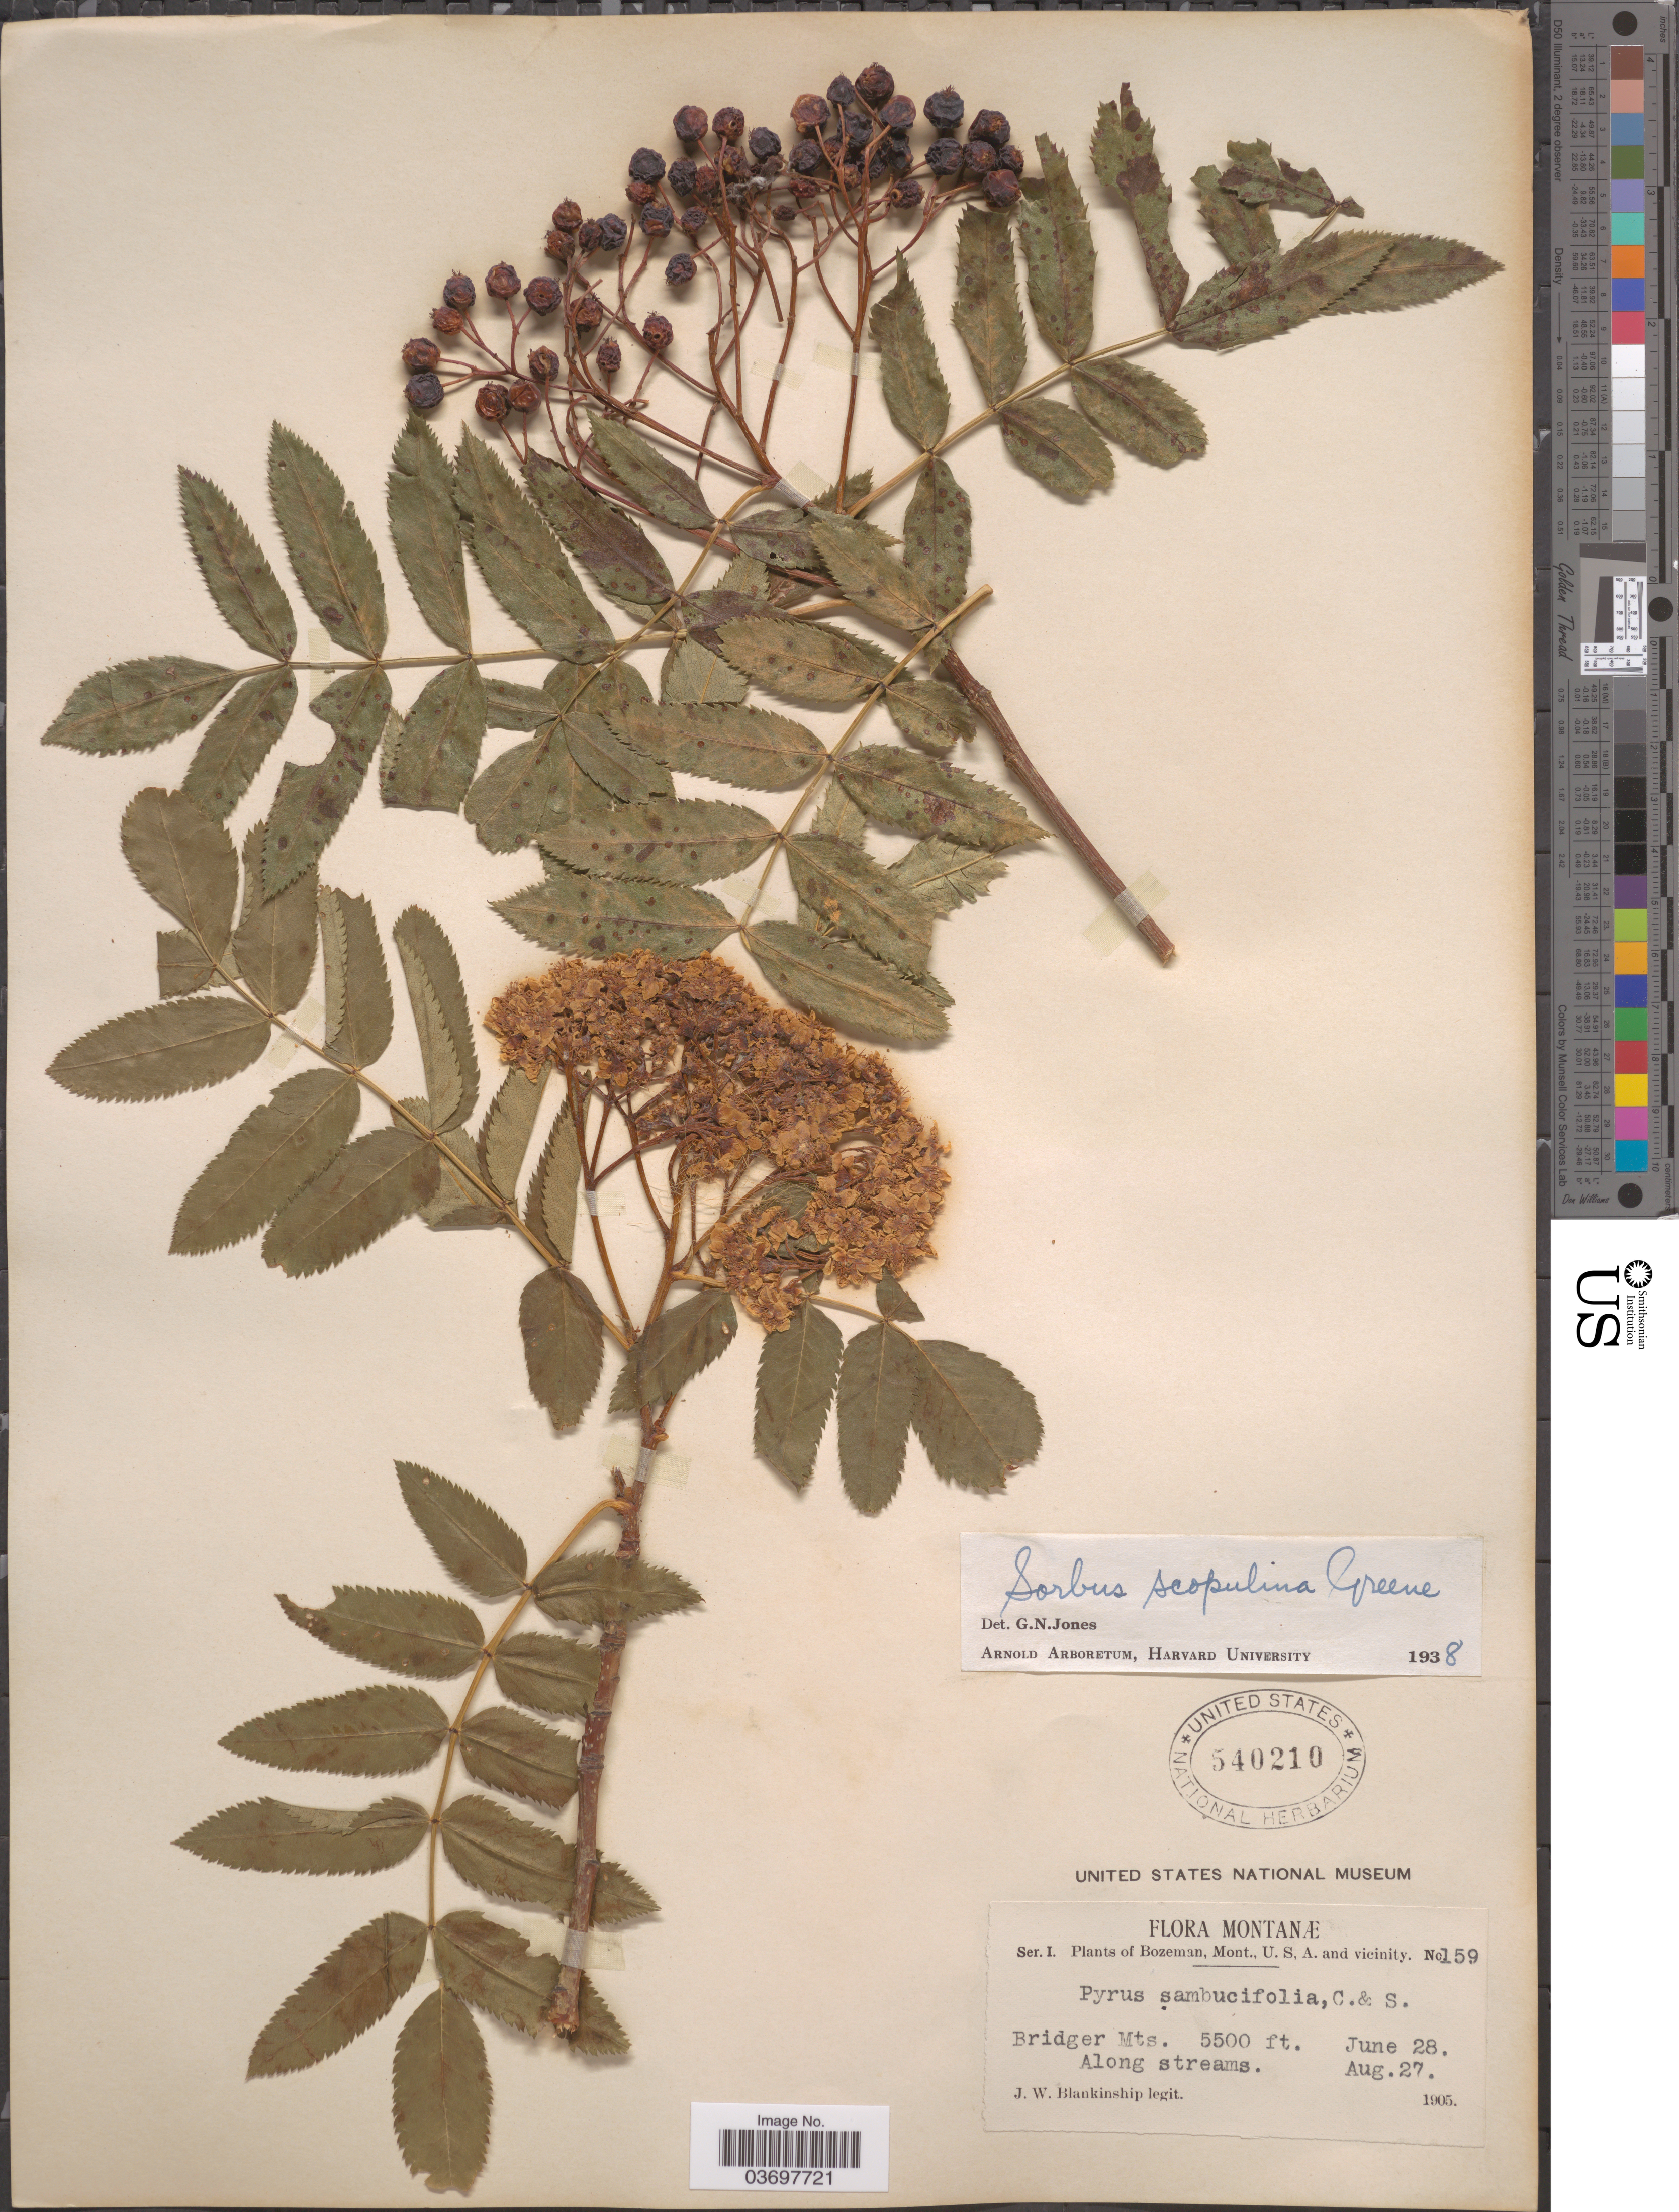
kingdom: Plantae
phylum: Tracheophyta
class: Magnoliopsida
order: Rosales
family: Rosaceae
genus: Sorbus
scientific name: Sorbus scopulina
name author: Greene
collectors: J. W. Blankinship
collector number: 159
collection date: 1905-06-28/1905-08-27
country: United States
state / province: Montana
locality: Bozeman, Mont., and vicinity. Bridger Mts. Along streams.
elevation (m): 1676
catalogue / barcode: US 540210